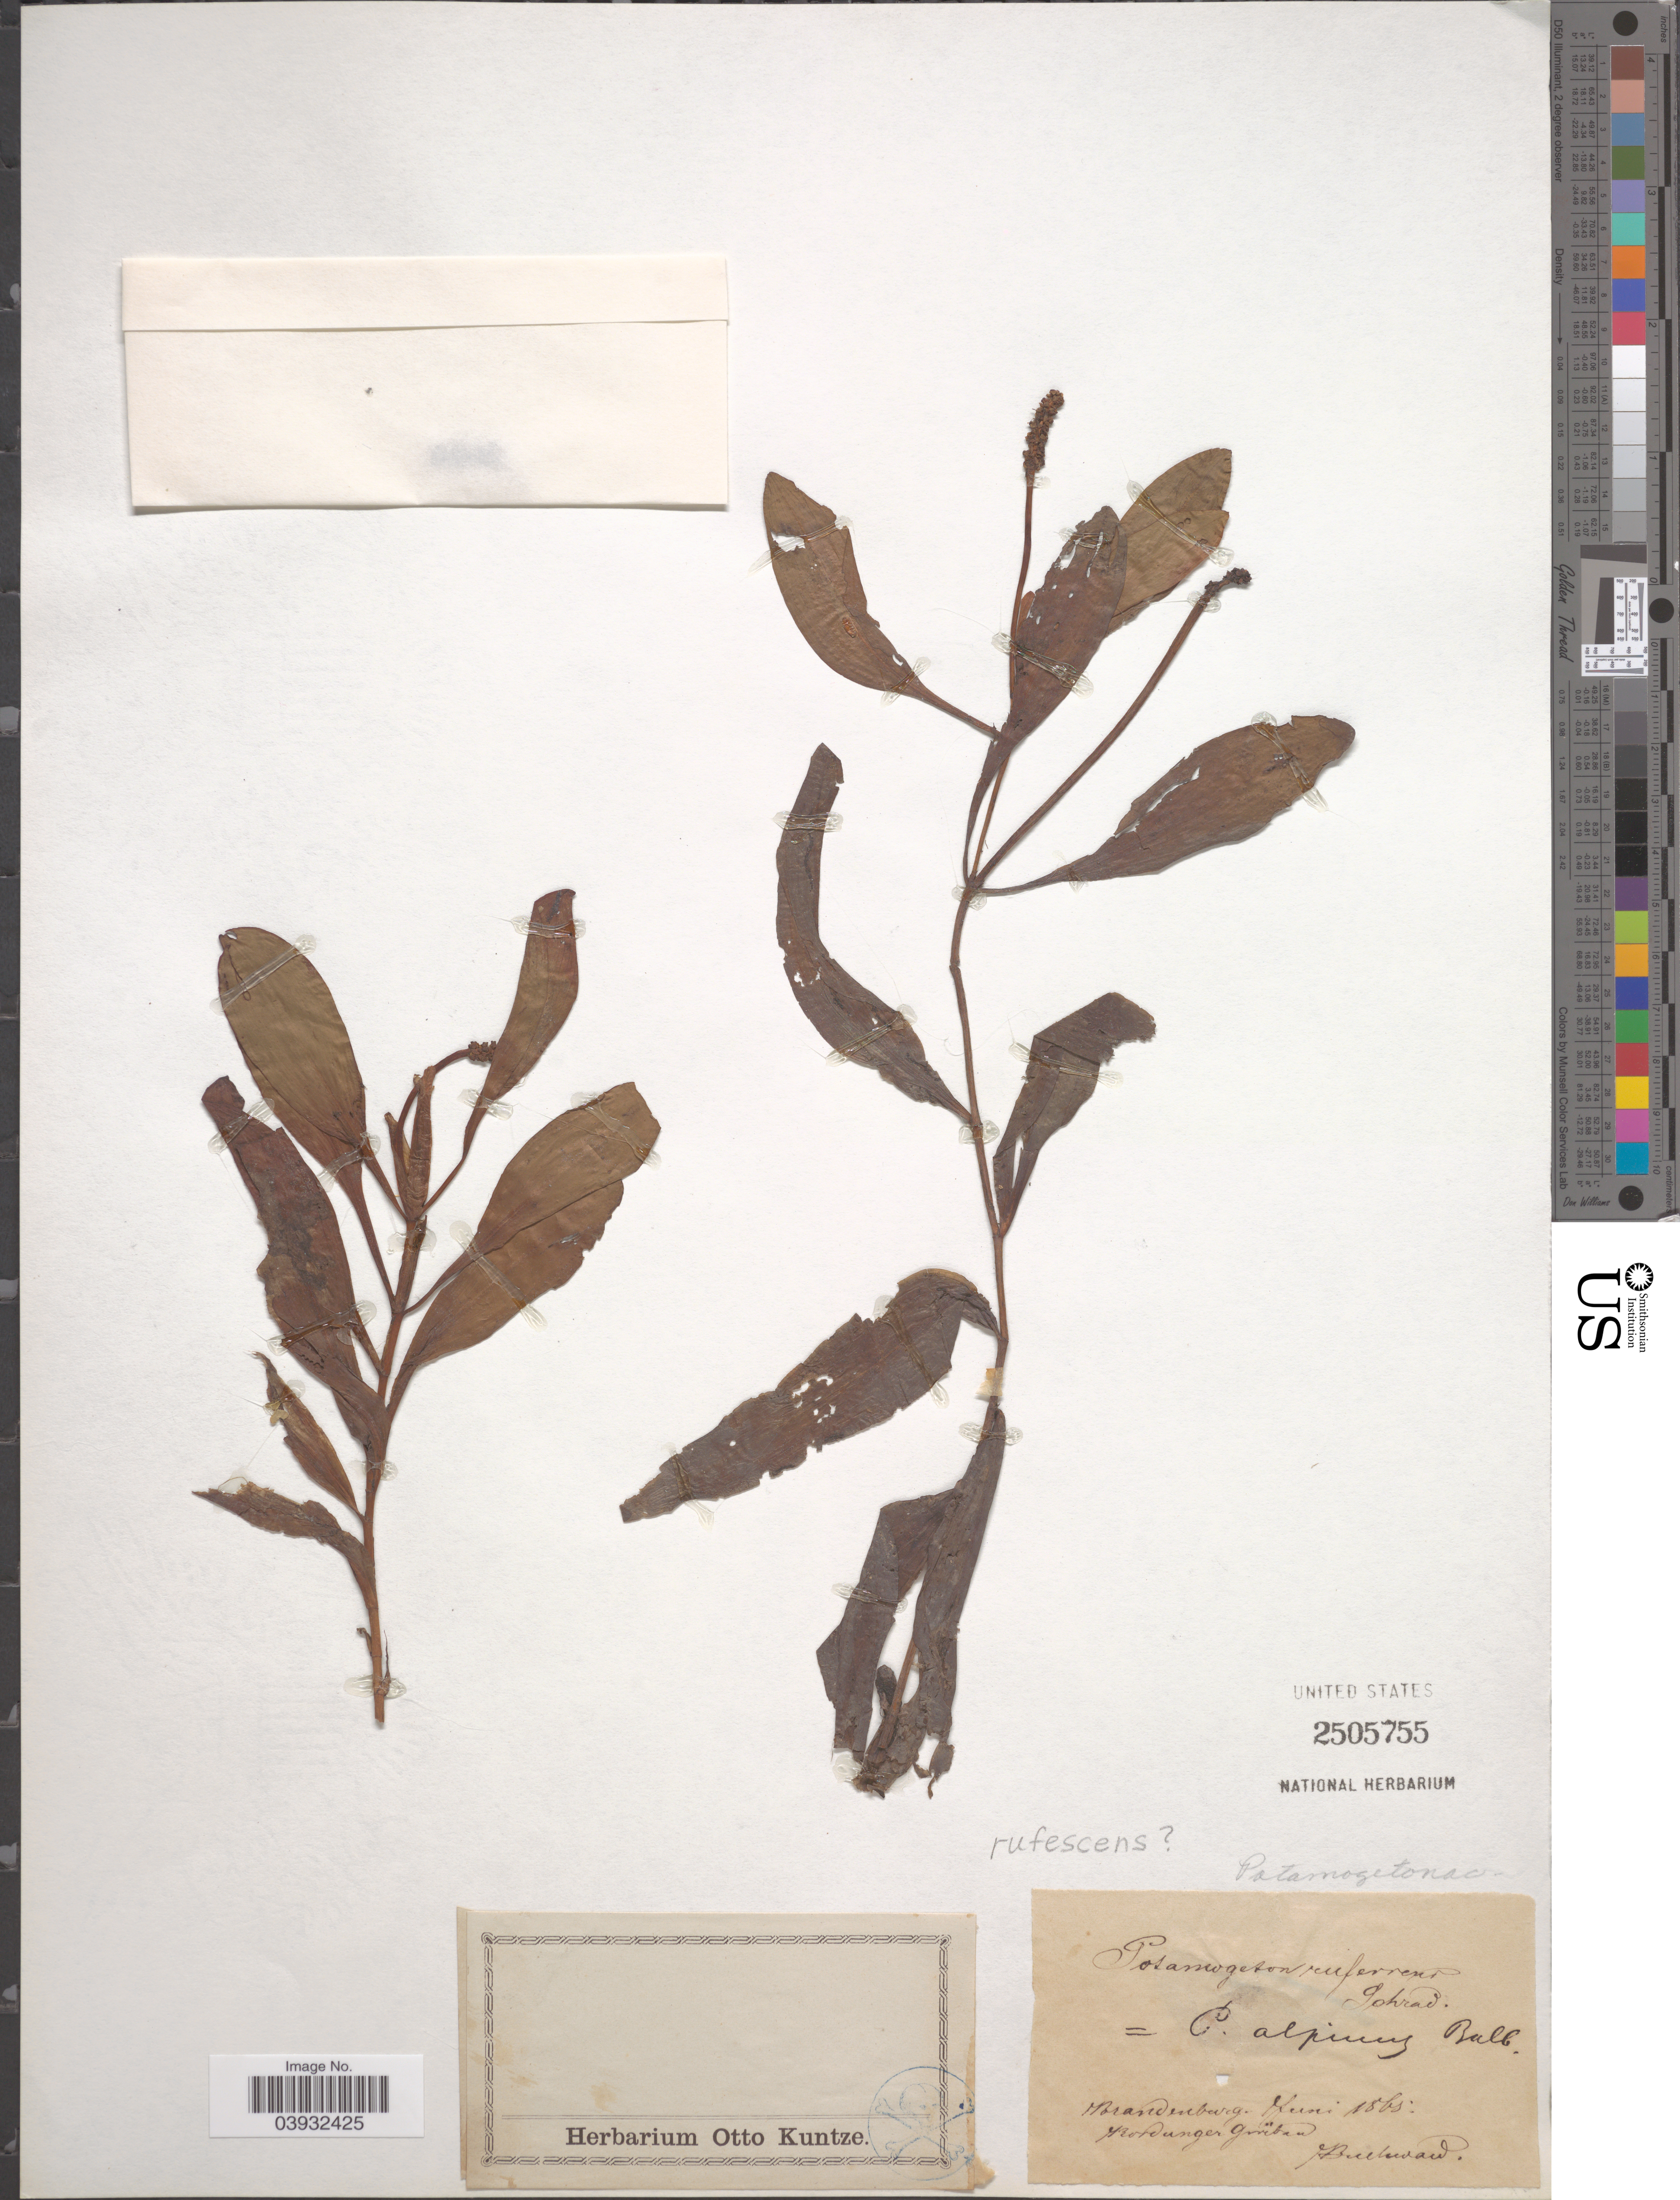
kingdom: Plantae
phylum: Tracheophyta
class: Liliopsida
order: Alismatales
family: Potamogetonaceae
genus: Potamogeton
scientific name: Potamogeton rufescens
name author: Schrad.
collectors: -. Buchwald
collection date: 1865-06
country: Germany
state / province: Brandenburg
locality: Bordunger Grünaue.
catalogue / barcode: US 2505755